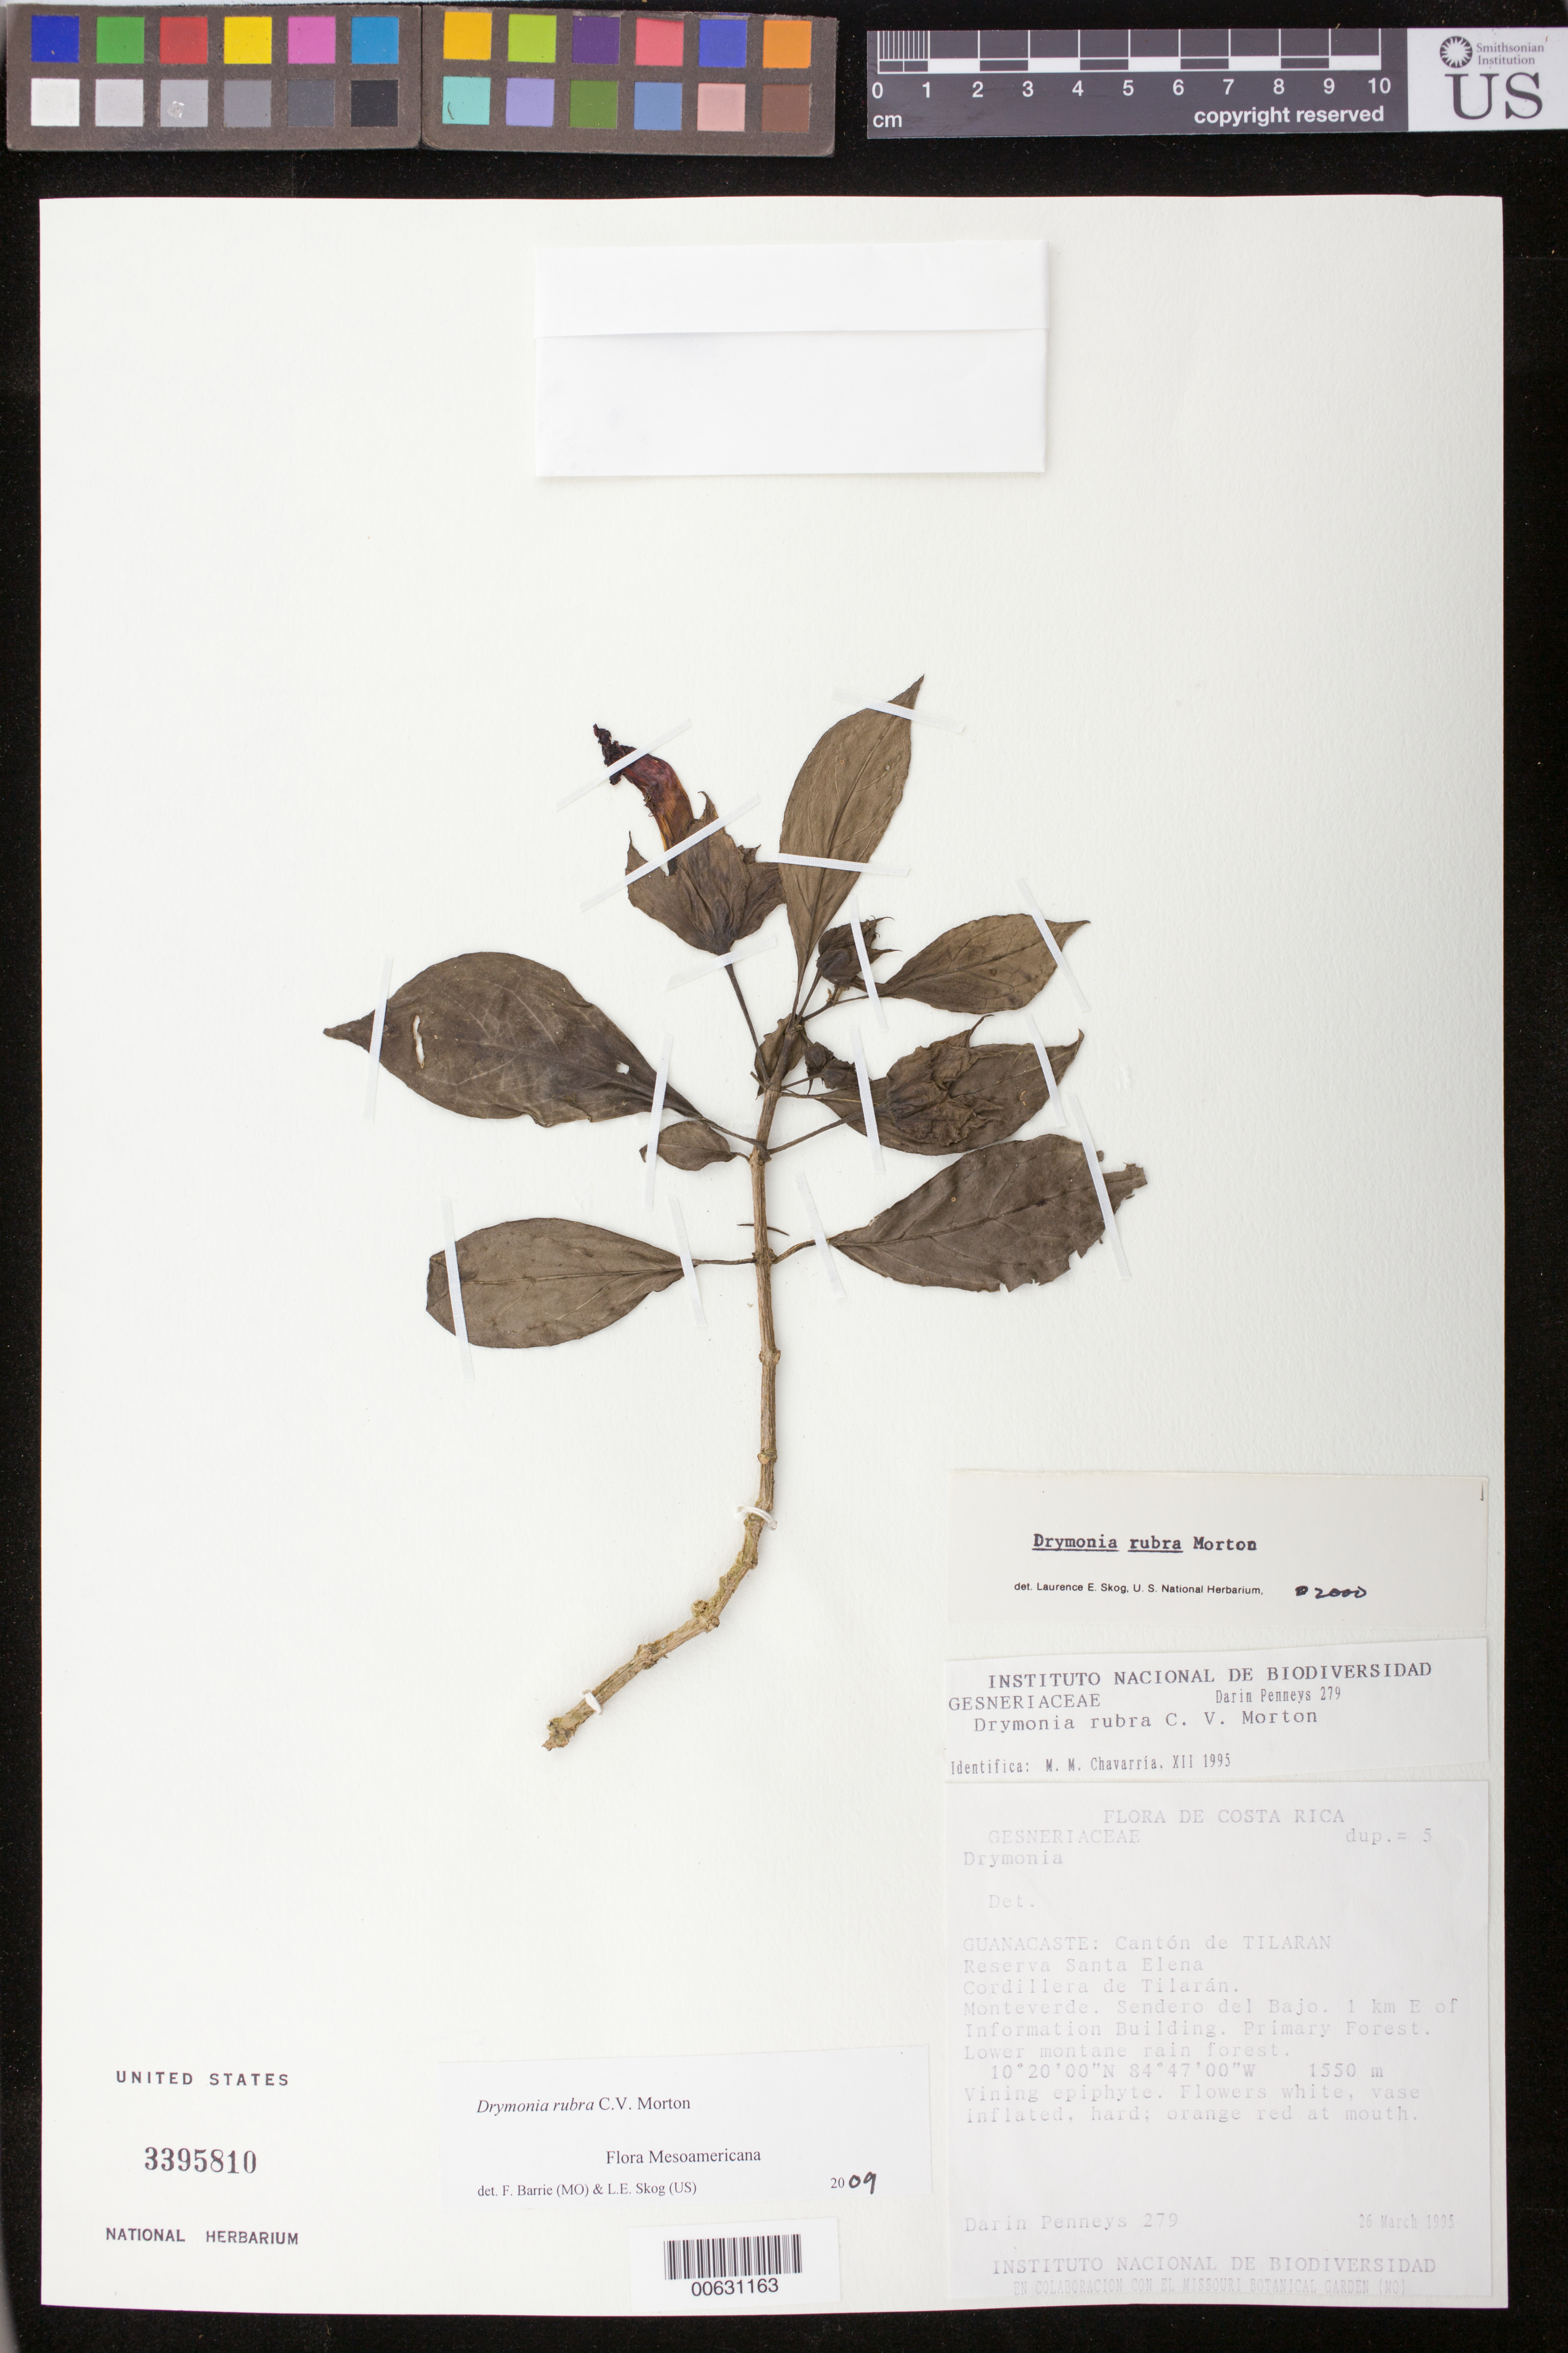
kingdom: Plantae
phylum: Tracheophyta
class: Magnoliopsida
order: Lamiales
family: Gesneriaceae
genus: Drymonia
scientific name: Drymonia rubra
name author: C.V. Morton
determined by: Skog, Laurence E.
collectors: D. S. Penneys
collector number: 279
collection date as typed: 26 Mar 1995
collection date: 1995-03-26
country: Costa Rica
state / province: Guanacaste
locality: Cantón de Tilaran, Reserva Santa Elena, Cordillera de Tilarán, Monteverde, Sendero del Bajo, 1 km E of Information Building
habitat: Primary forest; lower montane rain forest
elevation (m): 1550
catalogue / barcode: US 3395810